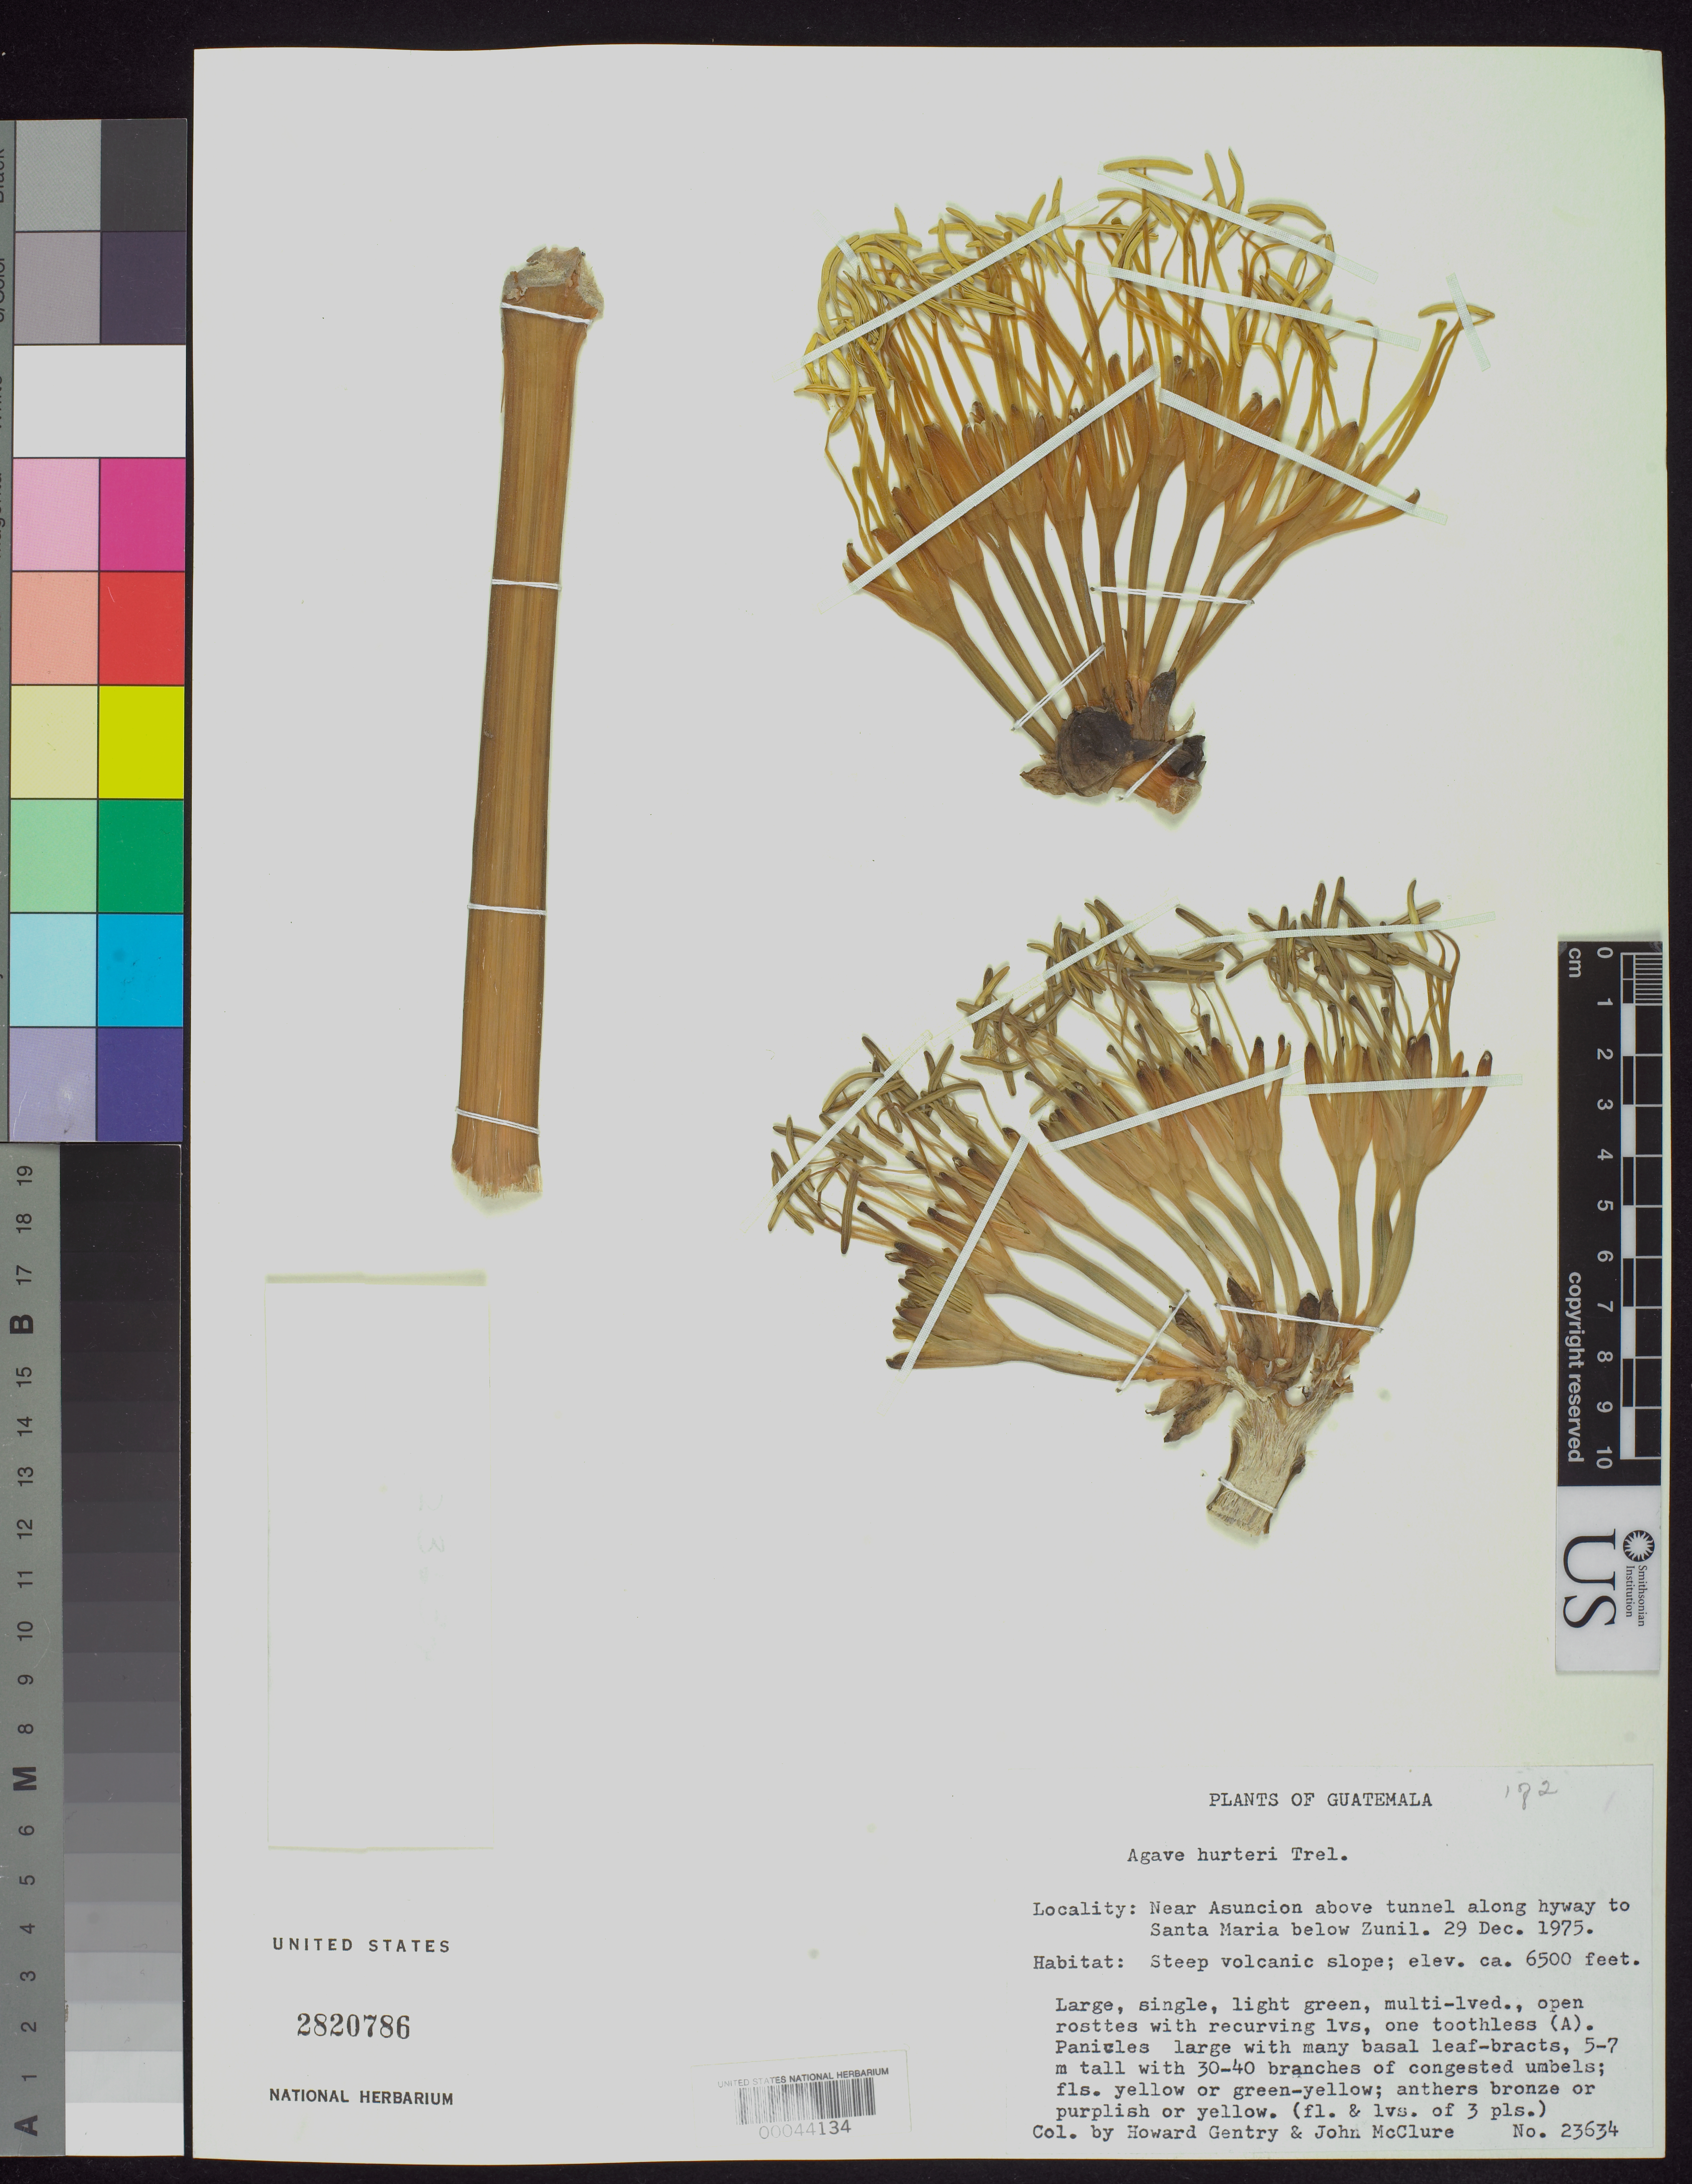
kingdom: Plantae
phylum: Tracheophyta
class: Liliopsida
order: Asparagales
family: Asparagaceae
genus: Agave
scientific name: Agave hurteri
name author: Trel.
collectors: H. S. Gentry & J. McClure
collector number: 23434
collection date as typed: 29 Dec 1975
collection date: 1975-12-29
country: Guatemala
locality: Near asuncioun above tunnel along hyway to Santa Maria below Zunil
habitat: Steep rocky slope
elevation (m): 1981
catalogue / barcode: US 2820786